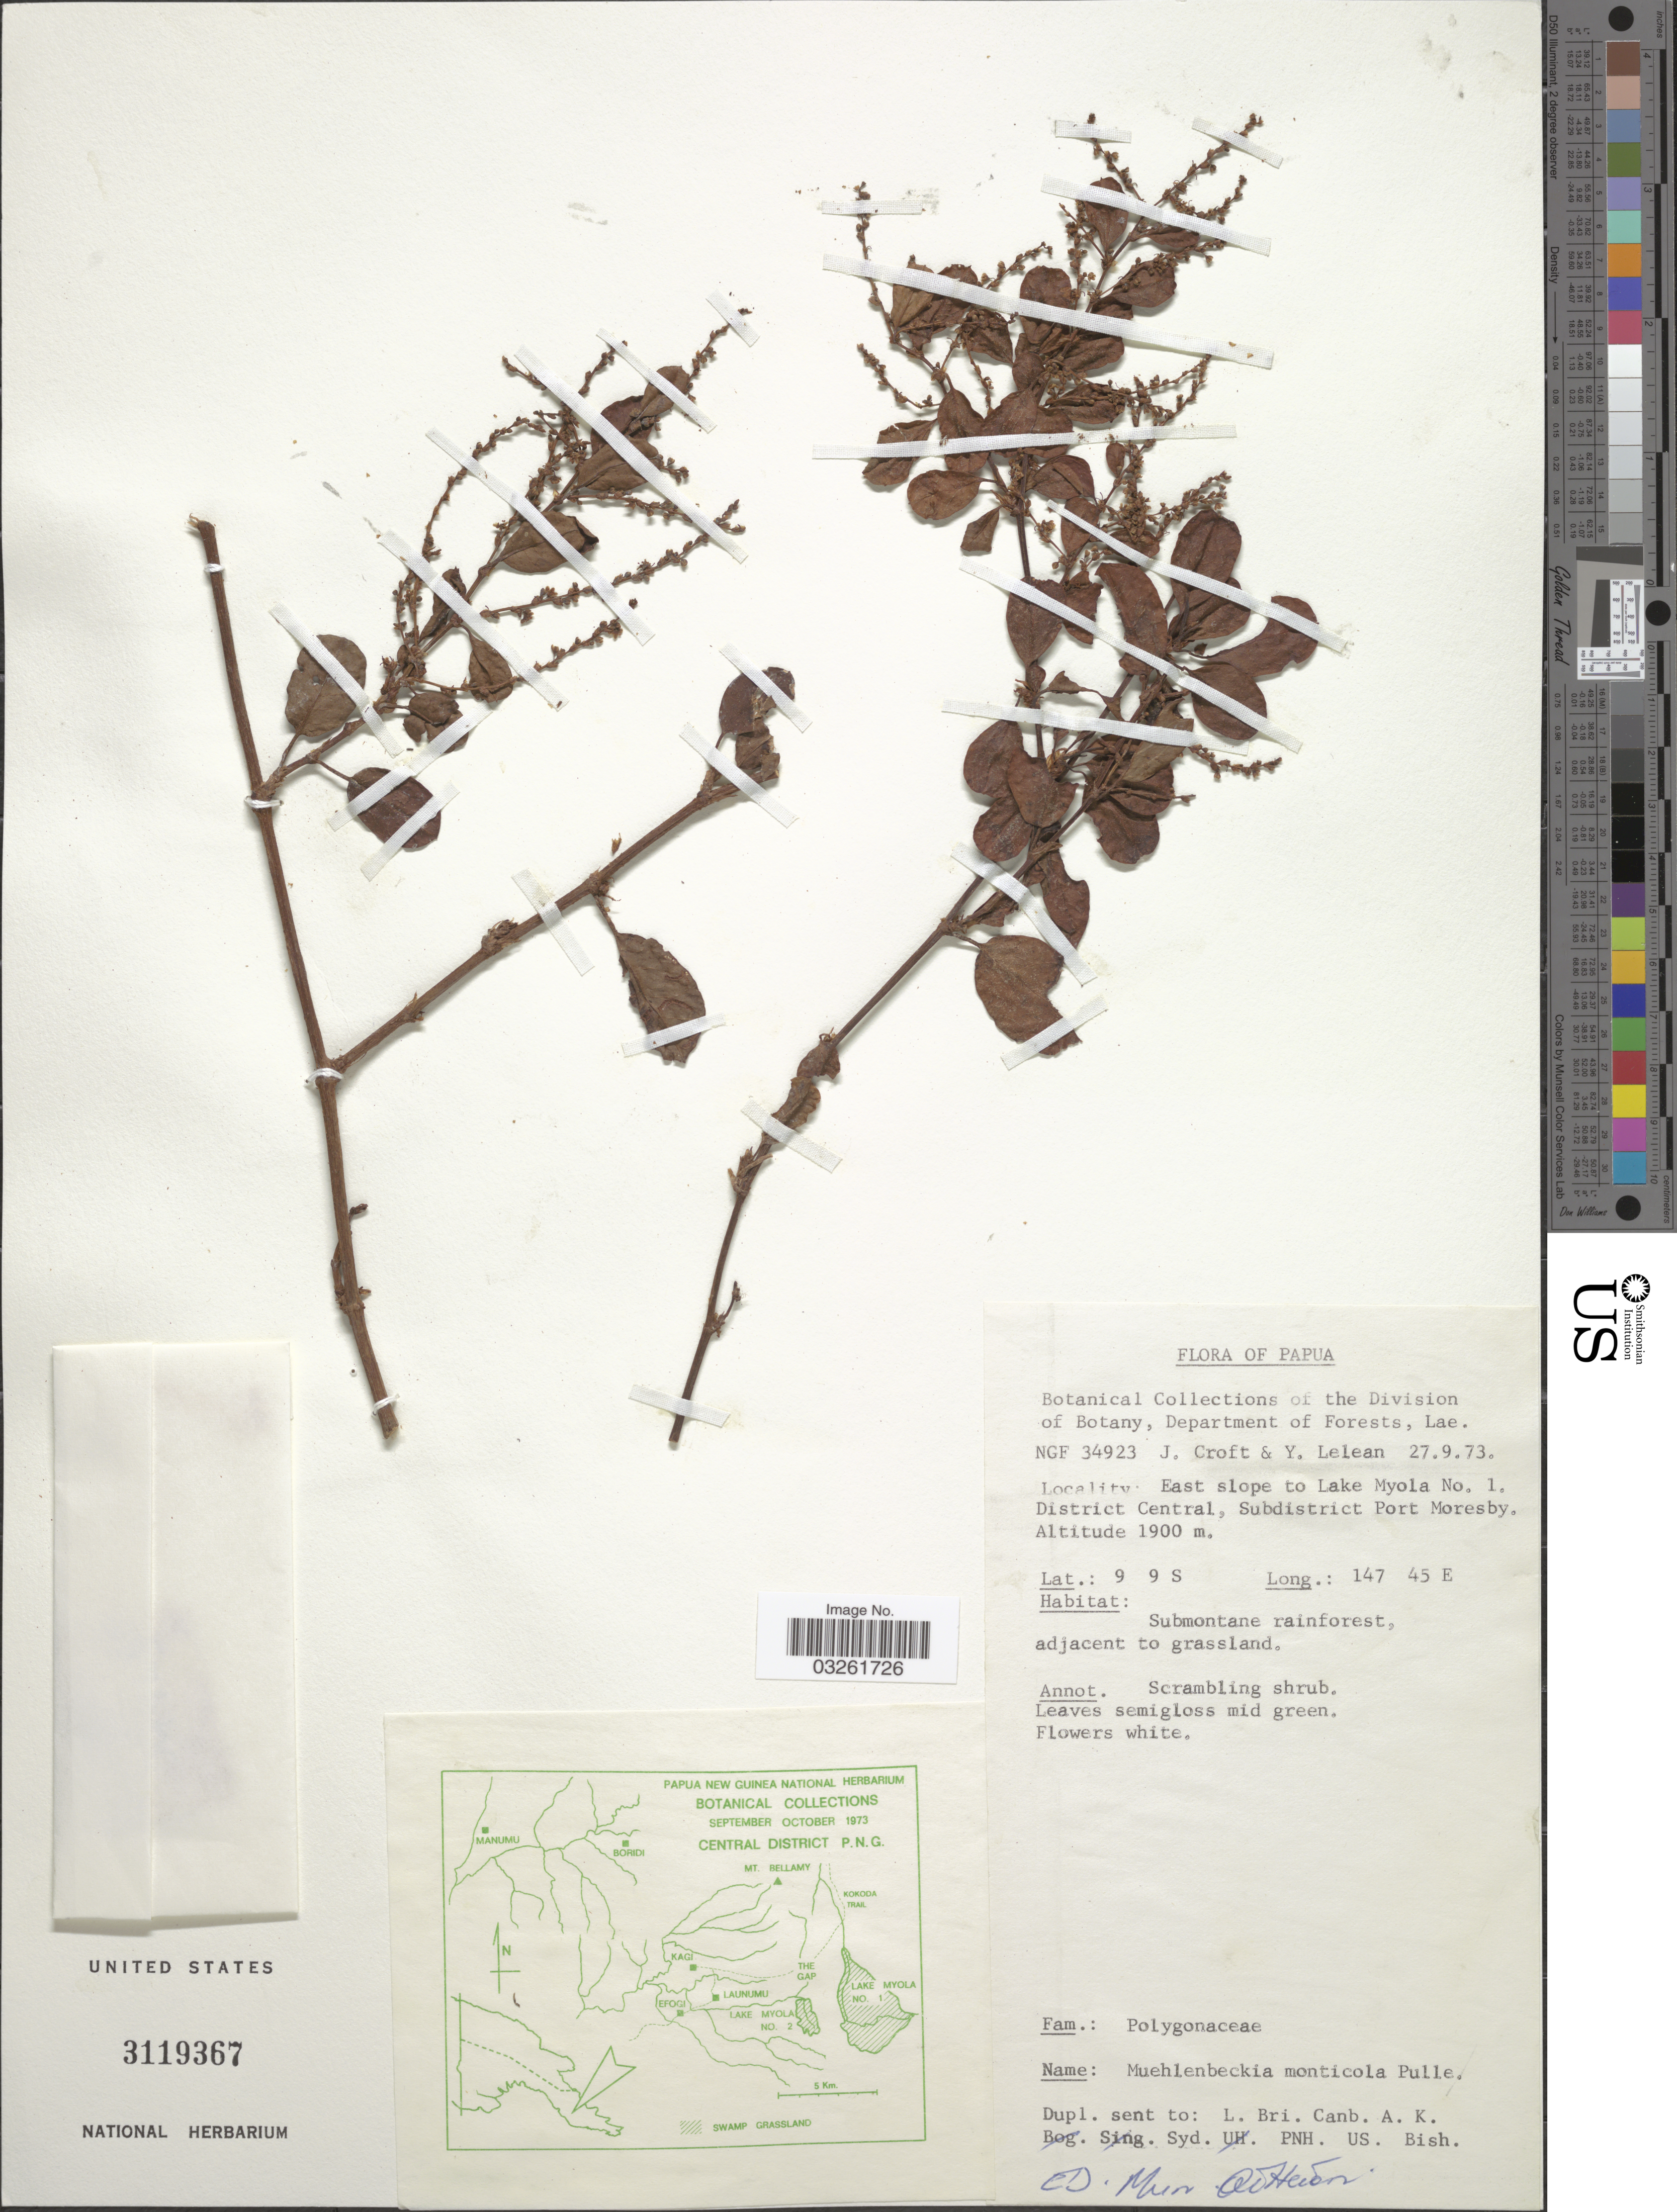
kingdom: Plantae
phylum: Tracheophyta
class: Magnoliopsida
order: Caryophyllales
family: Polygonaceae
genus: Muehlenbeckia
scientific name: Muehlenbeckia monticola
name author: Pulle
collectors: J. Croft & Y. Lelean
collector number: NGF 34923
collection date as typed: Transcribed d/m/y: 27/9/73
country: Papua New Guinea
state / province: Central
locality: Papua. East slope to Lake Myola No. 1, District Central, Subdistrict Port Moresby.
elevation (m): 1900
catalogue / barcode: US 3119367